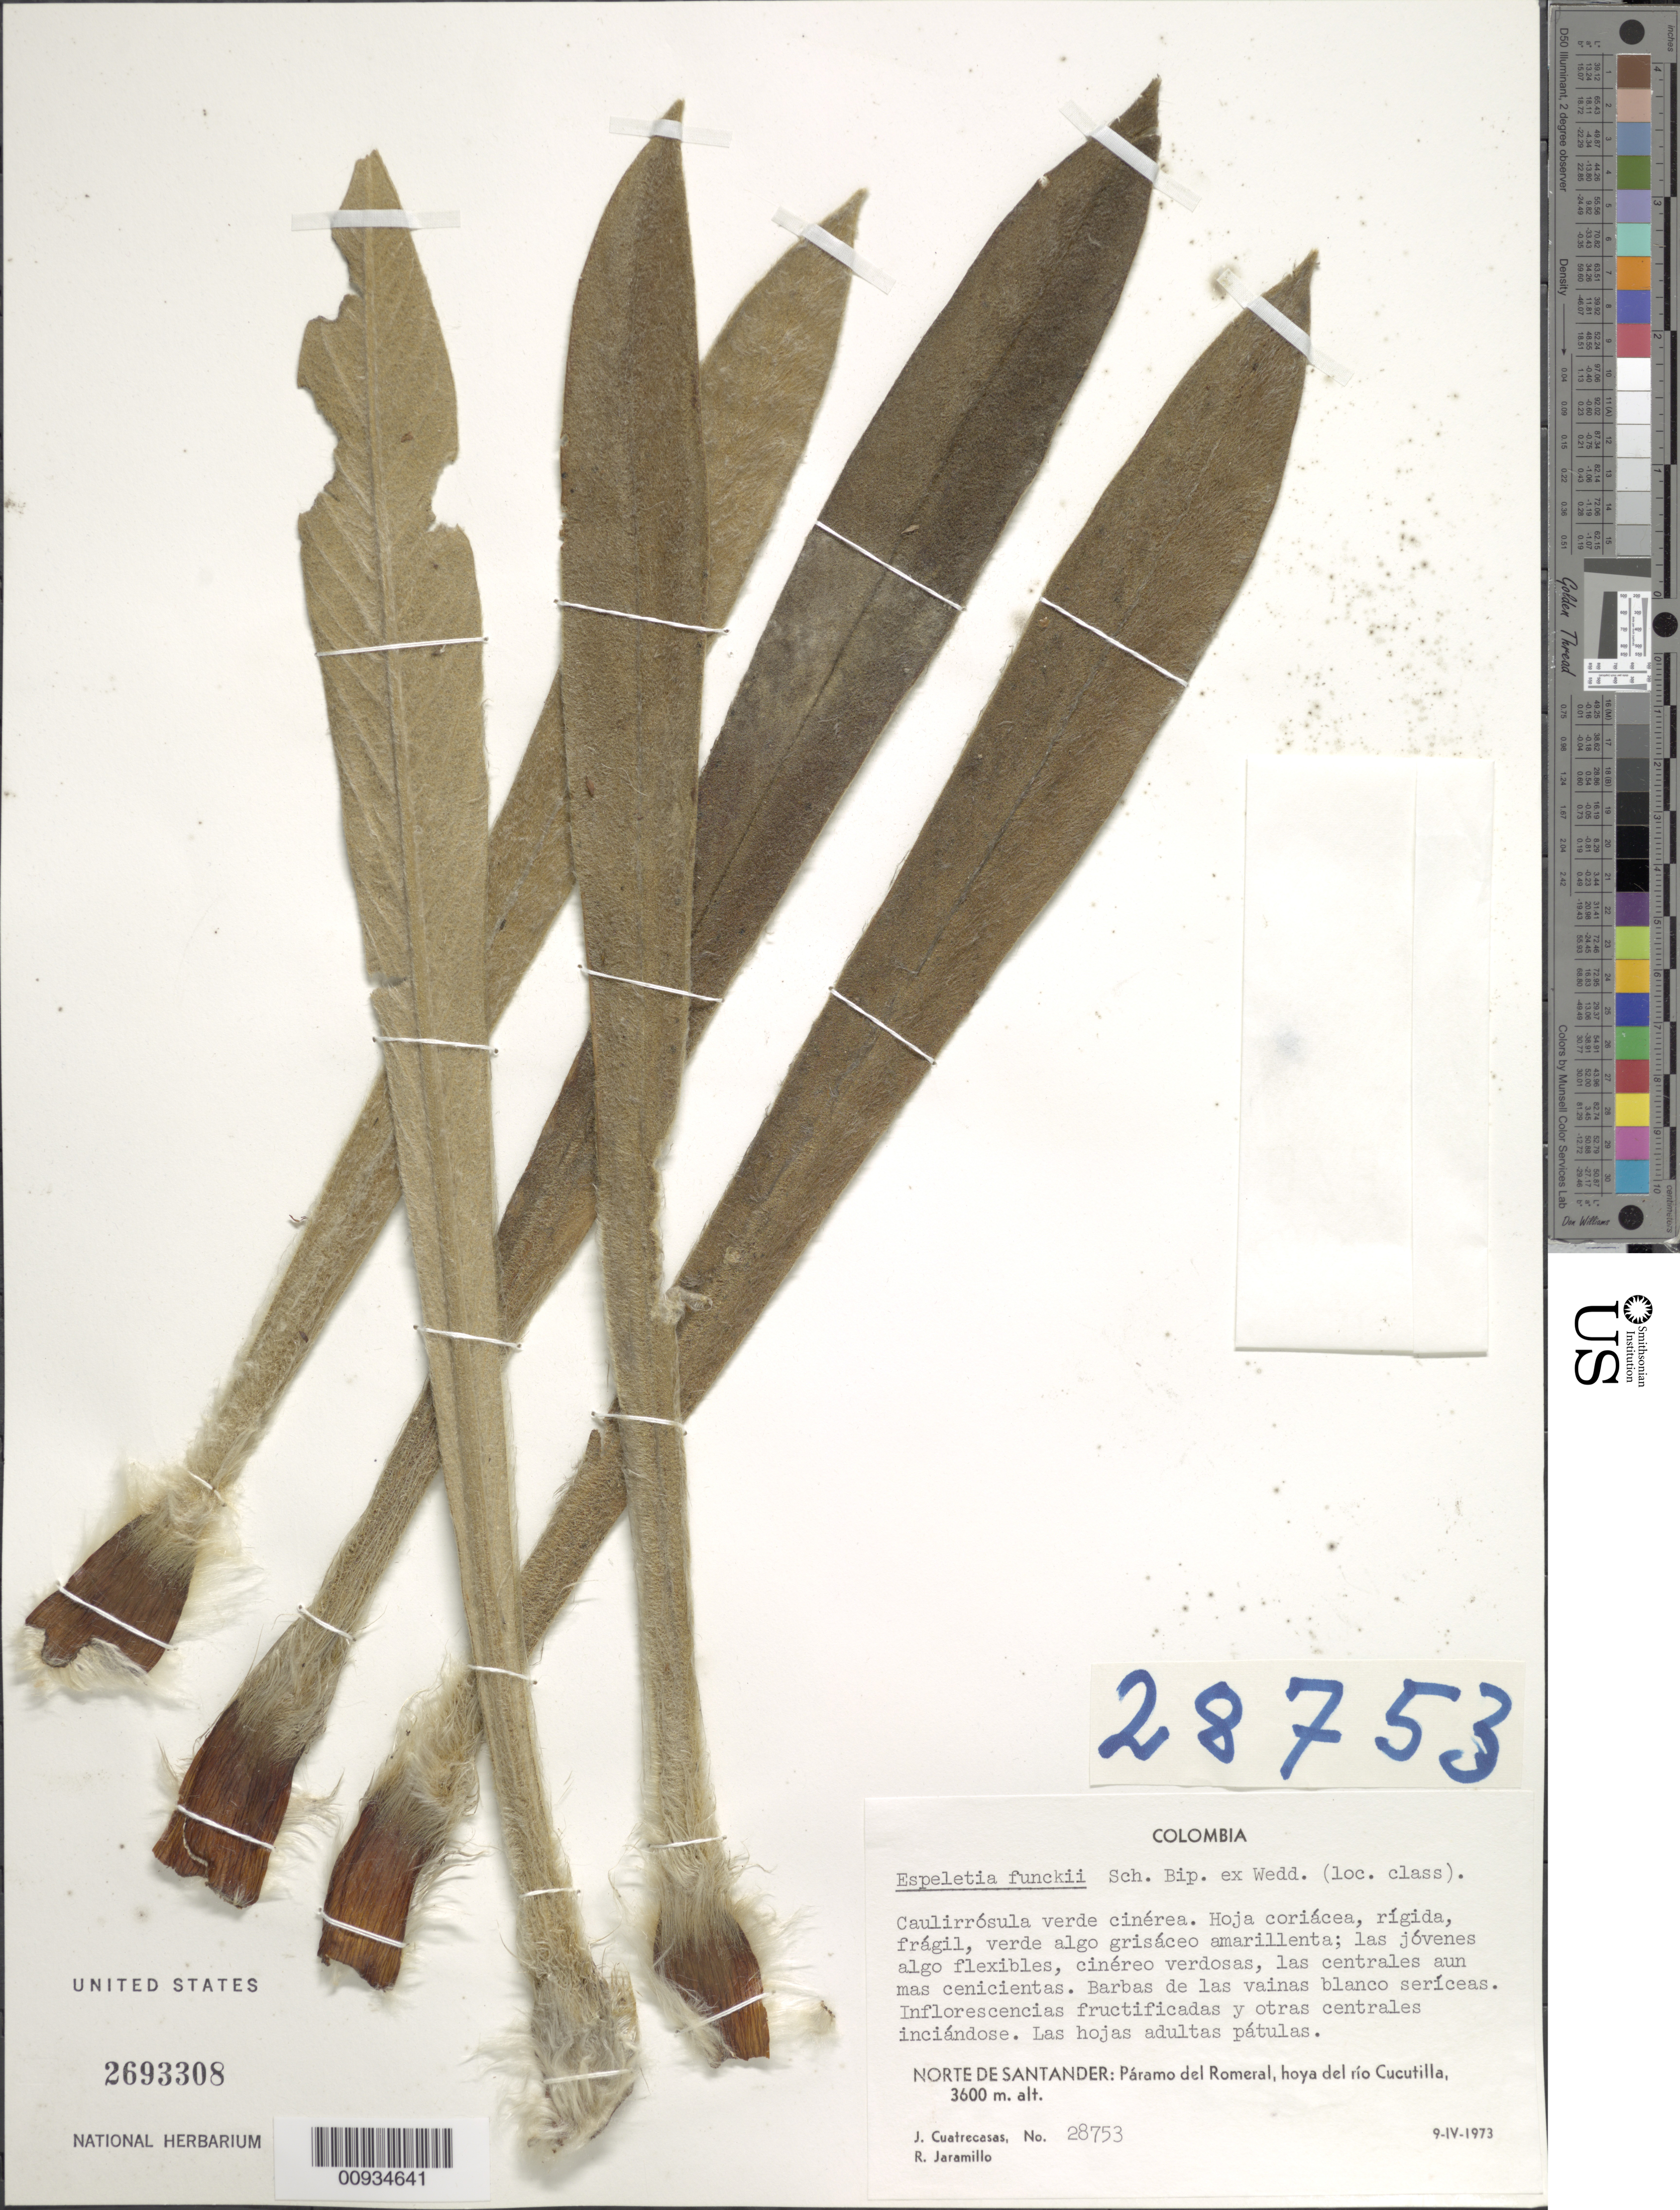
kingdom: Plantae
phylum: Tracheophyta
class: Magnoliopsida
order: Asterales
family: Asteraceae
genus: Espeletiopsis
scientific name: Espeletiopsis funckii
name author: (Sch. Bip. ex Wedd.) Cuatrec.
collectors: J. Cuatrecasas & R. Jaramillo M.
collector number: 28753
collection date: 1973-04-09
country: Colombia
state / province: Norte de Santander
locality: Norte de Santander: Paramo del Romeral, hjoya del rio Cucutilla,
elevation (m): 3600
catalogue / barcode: US 2693308